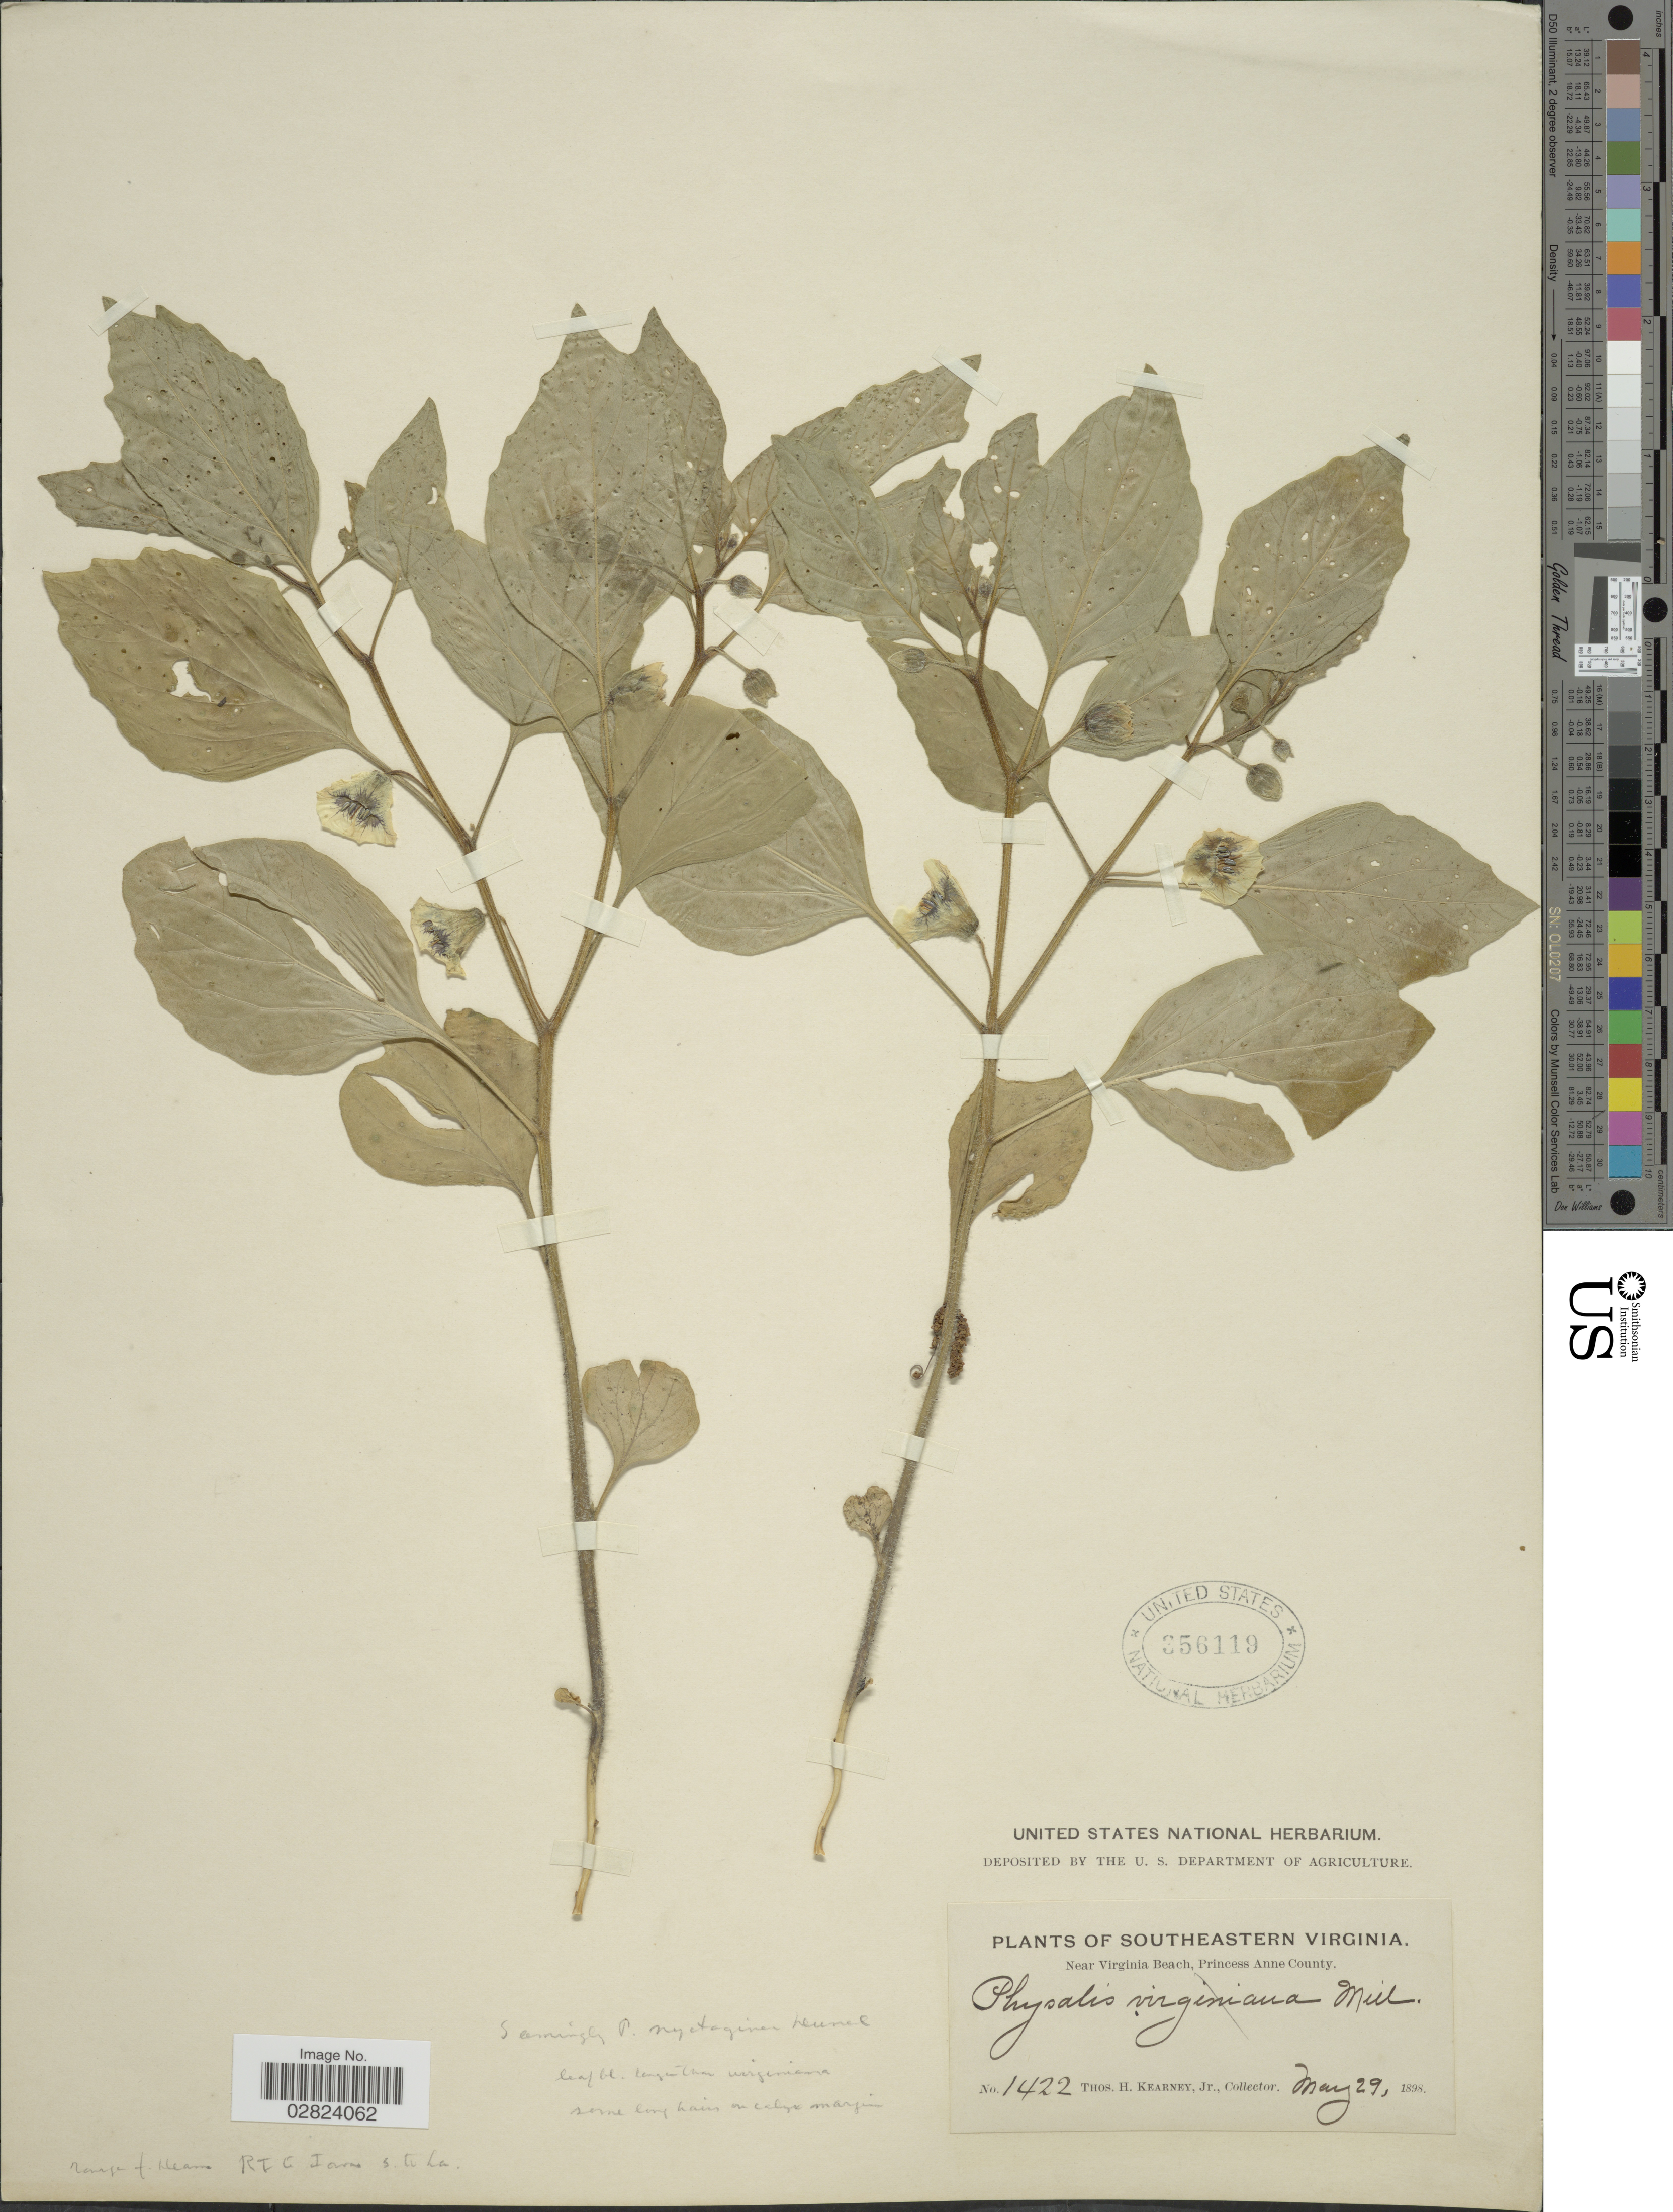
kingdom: Plantae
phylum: Tracheophyta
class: Magnoliopsida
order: Solanales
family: Solanaceae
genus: Physalis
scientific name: Physalis nyctaginea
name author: Dunal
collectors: T. H. Kearney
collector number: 1422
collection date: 1898-05-29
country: United States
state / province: Virginia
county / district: City of Virginia Beach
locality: Southeastern Virginia. Near Virginia Beach, Princess Anne (=historic county name) County.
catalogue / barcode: US 356119